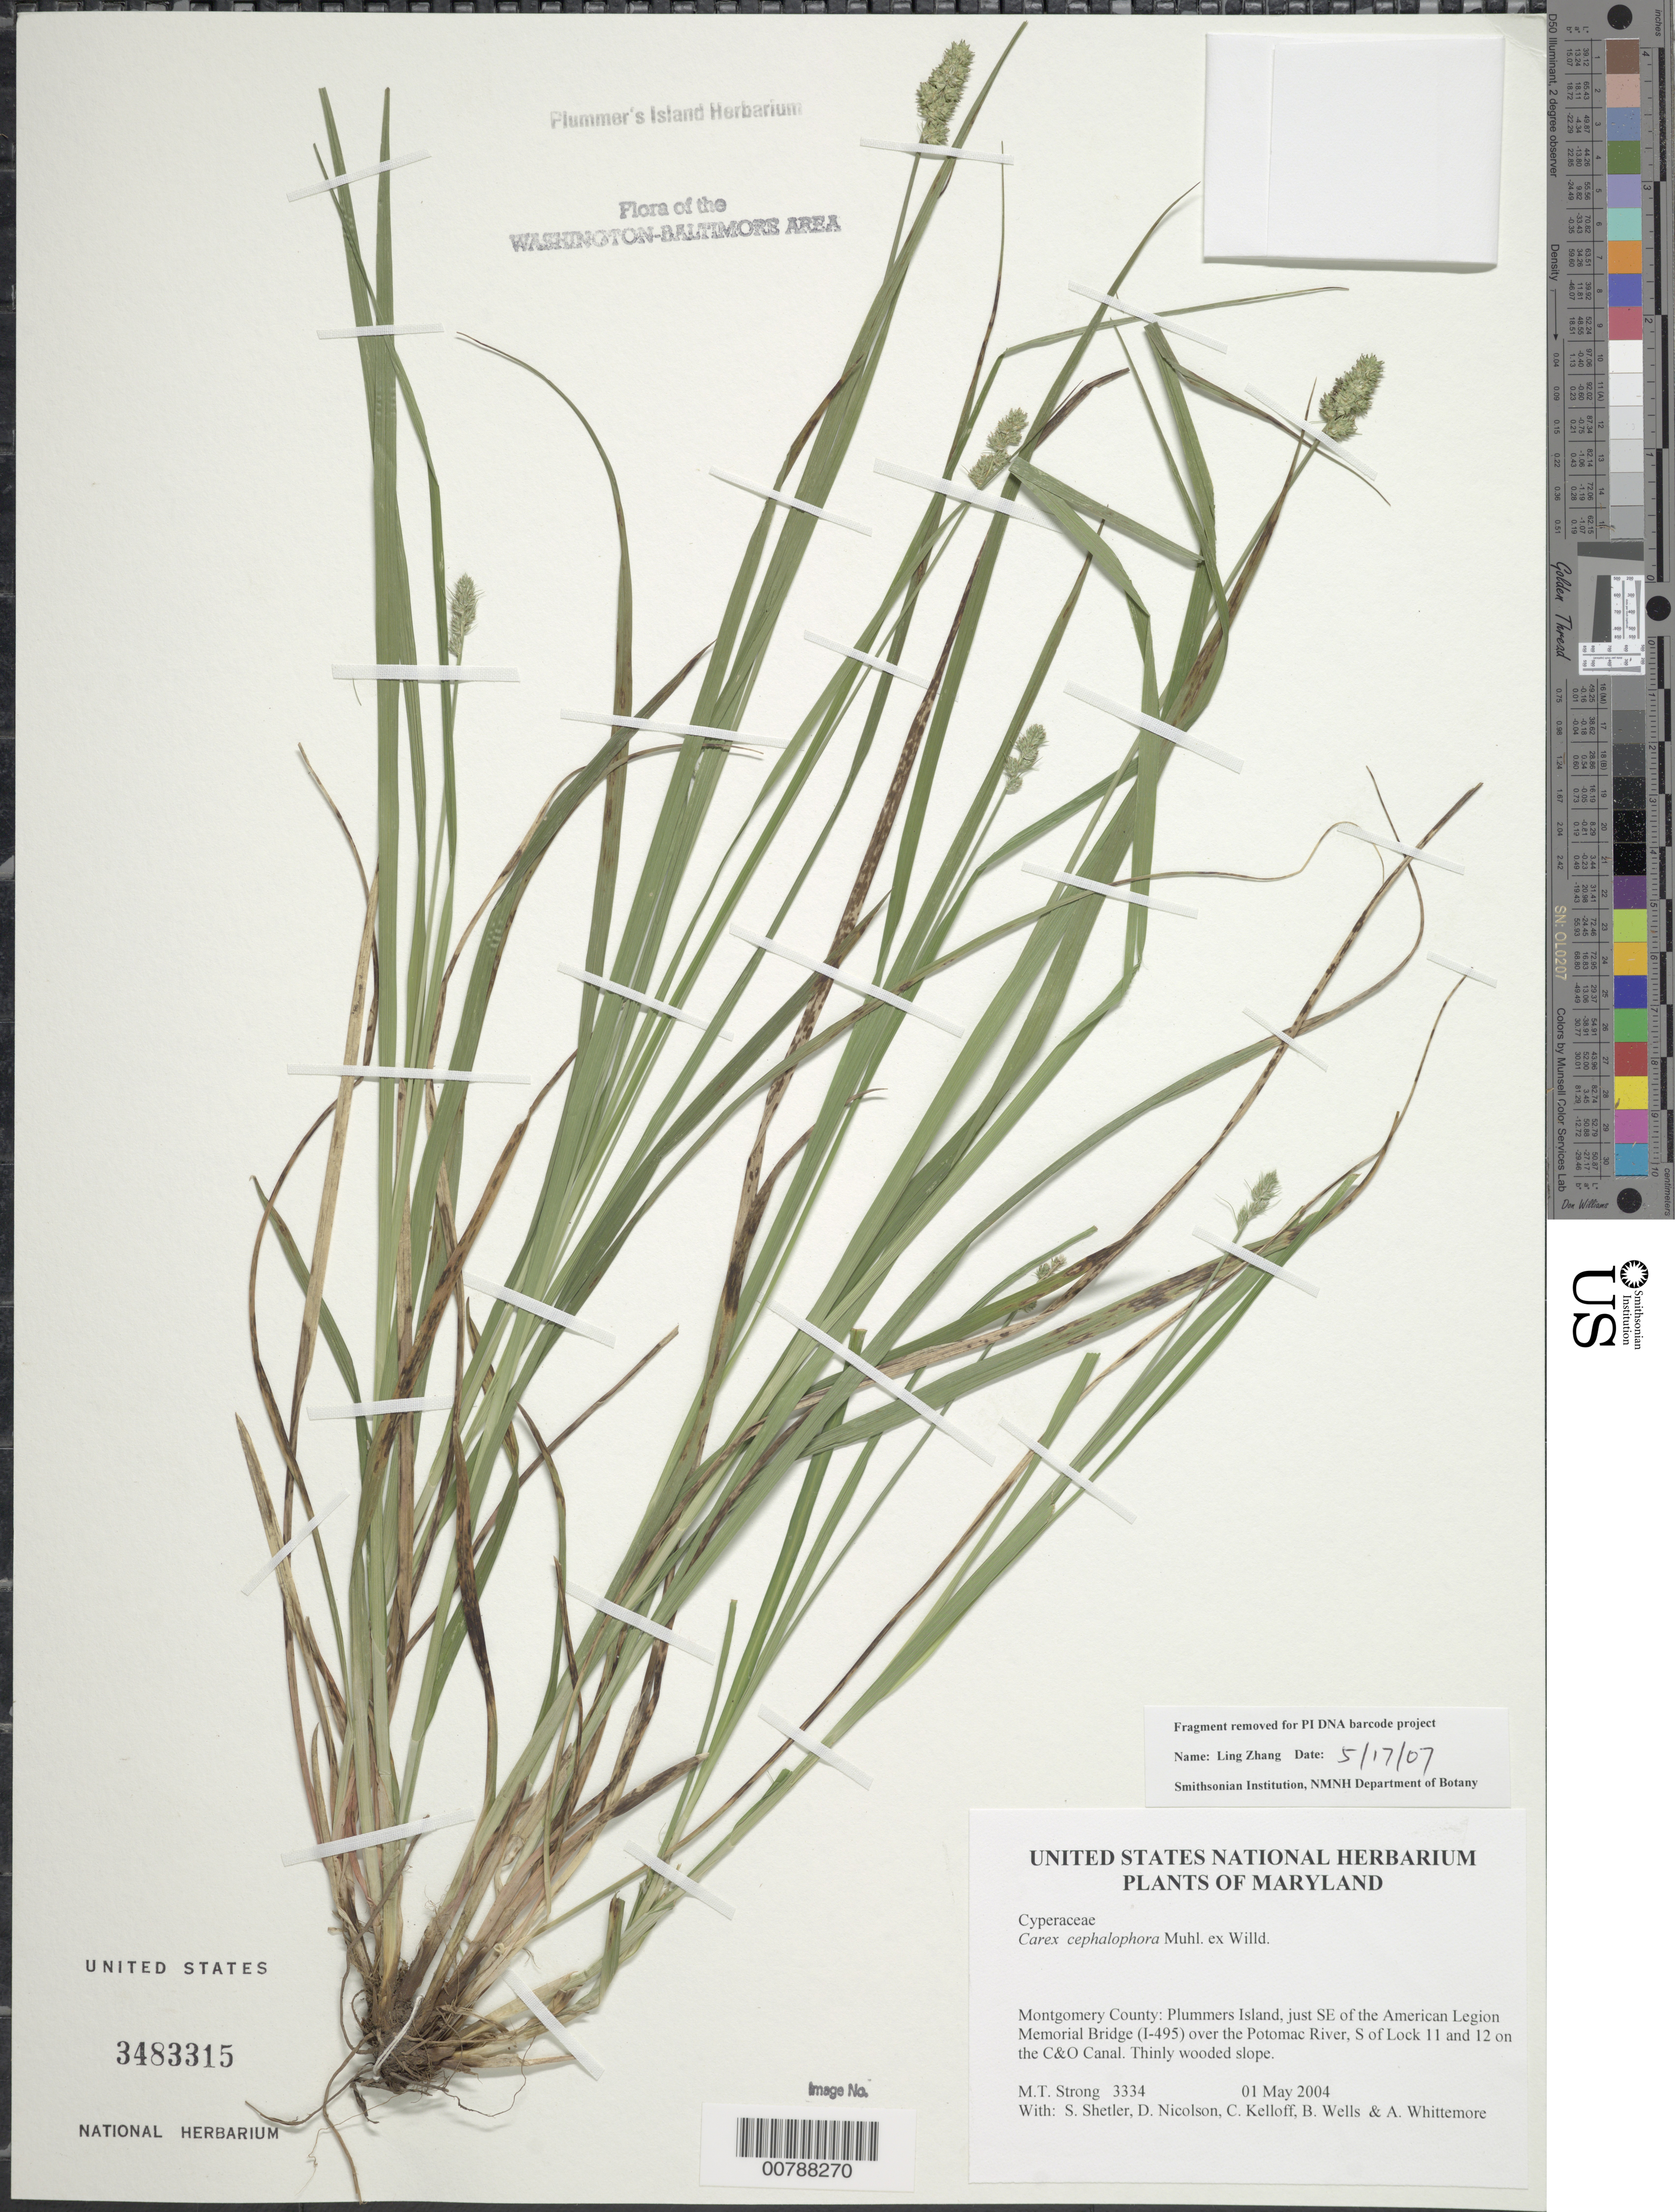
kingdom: Plantae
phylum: Tracheophyta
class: Liliopsida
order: Poales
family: Cyperaceae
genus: Carex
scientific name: Carex cephalophora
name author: Muhl. ex Willd.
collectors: M. T. Strong, S. Shetler, D. H. Nicolson, C. L. Kelloff, B. Wells & A. Whittemore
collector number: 3334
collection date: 2004-05-01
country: United States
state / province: Maryland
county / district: Montgomery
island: Plummers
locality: Plummers Island, just SE of the American Legion Memorial Bridge (I-495) over the Potomac River, S of Lock 11 and 12 on the C&O Canal.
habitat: Wooded slope among rocks.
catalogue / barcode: US 3483315